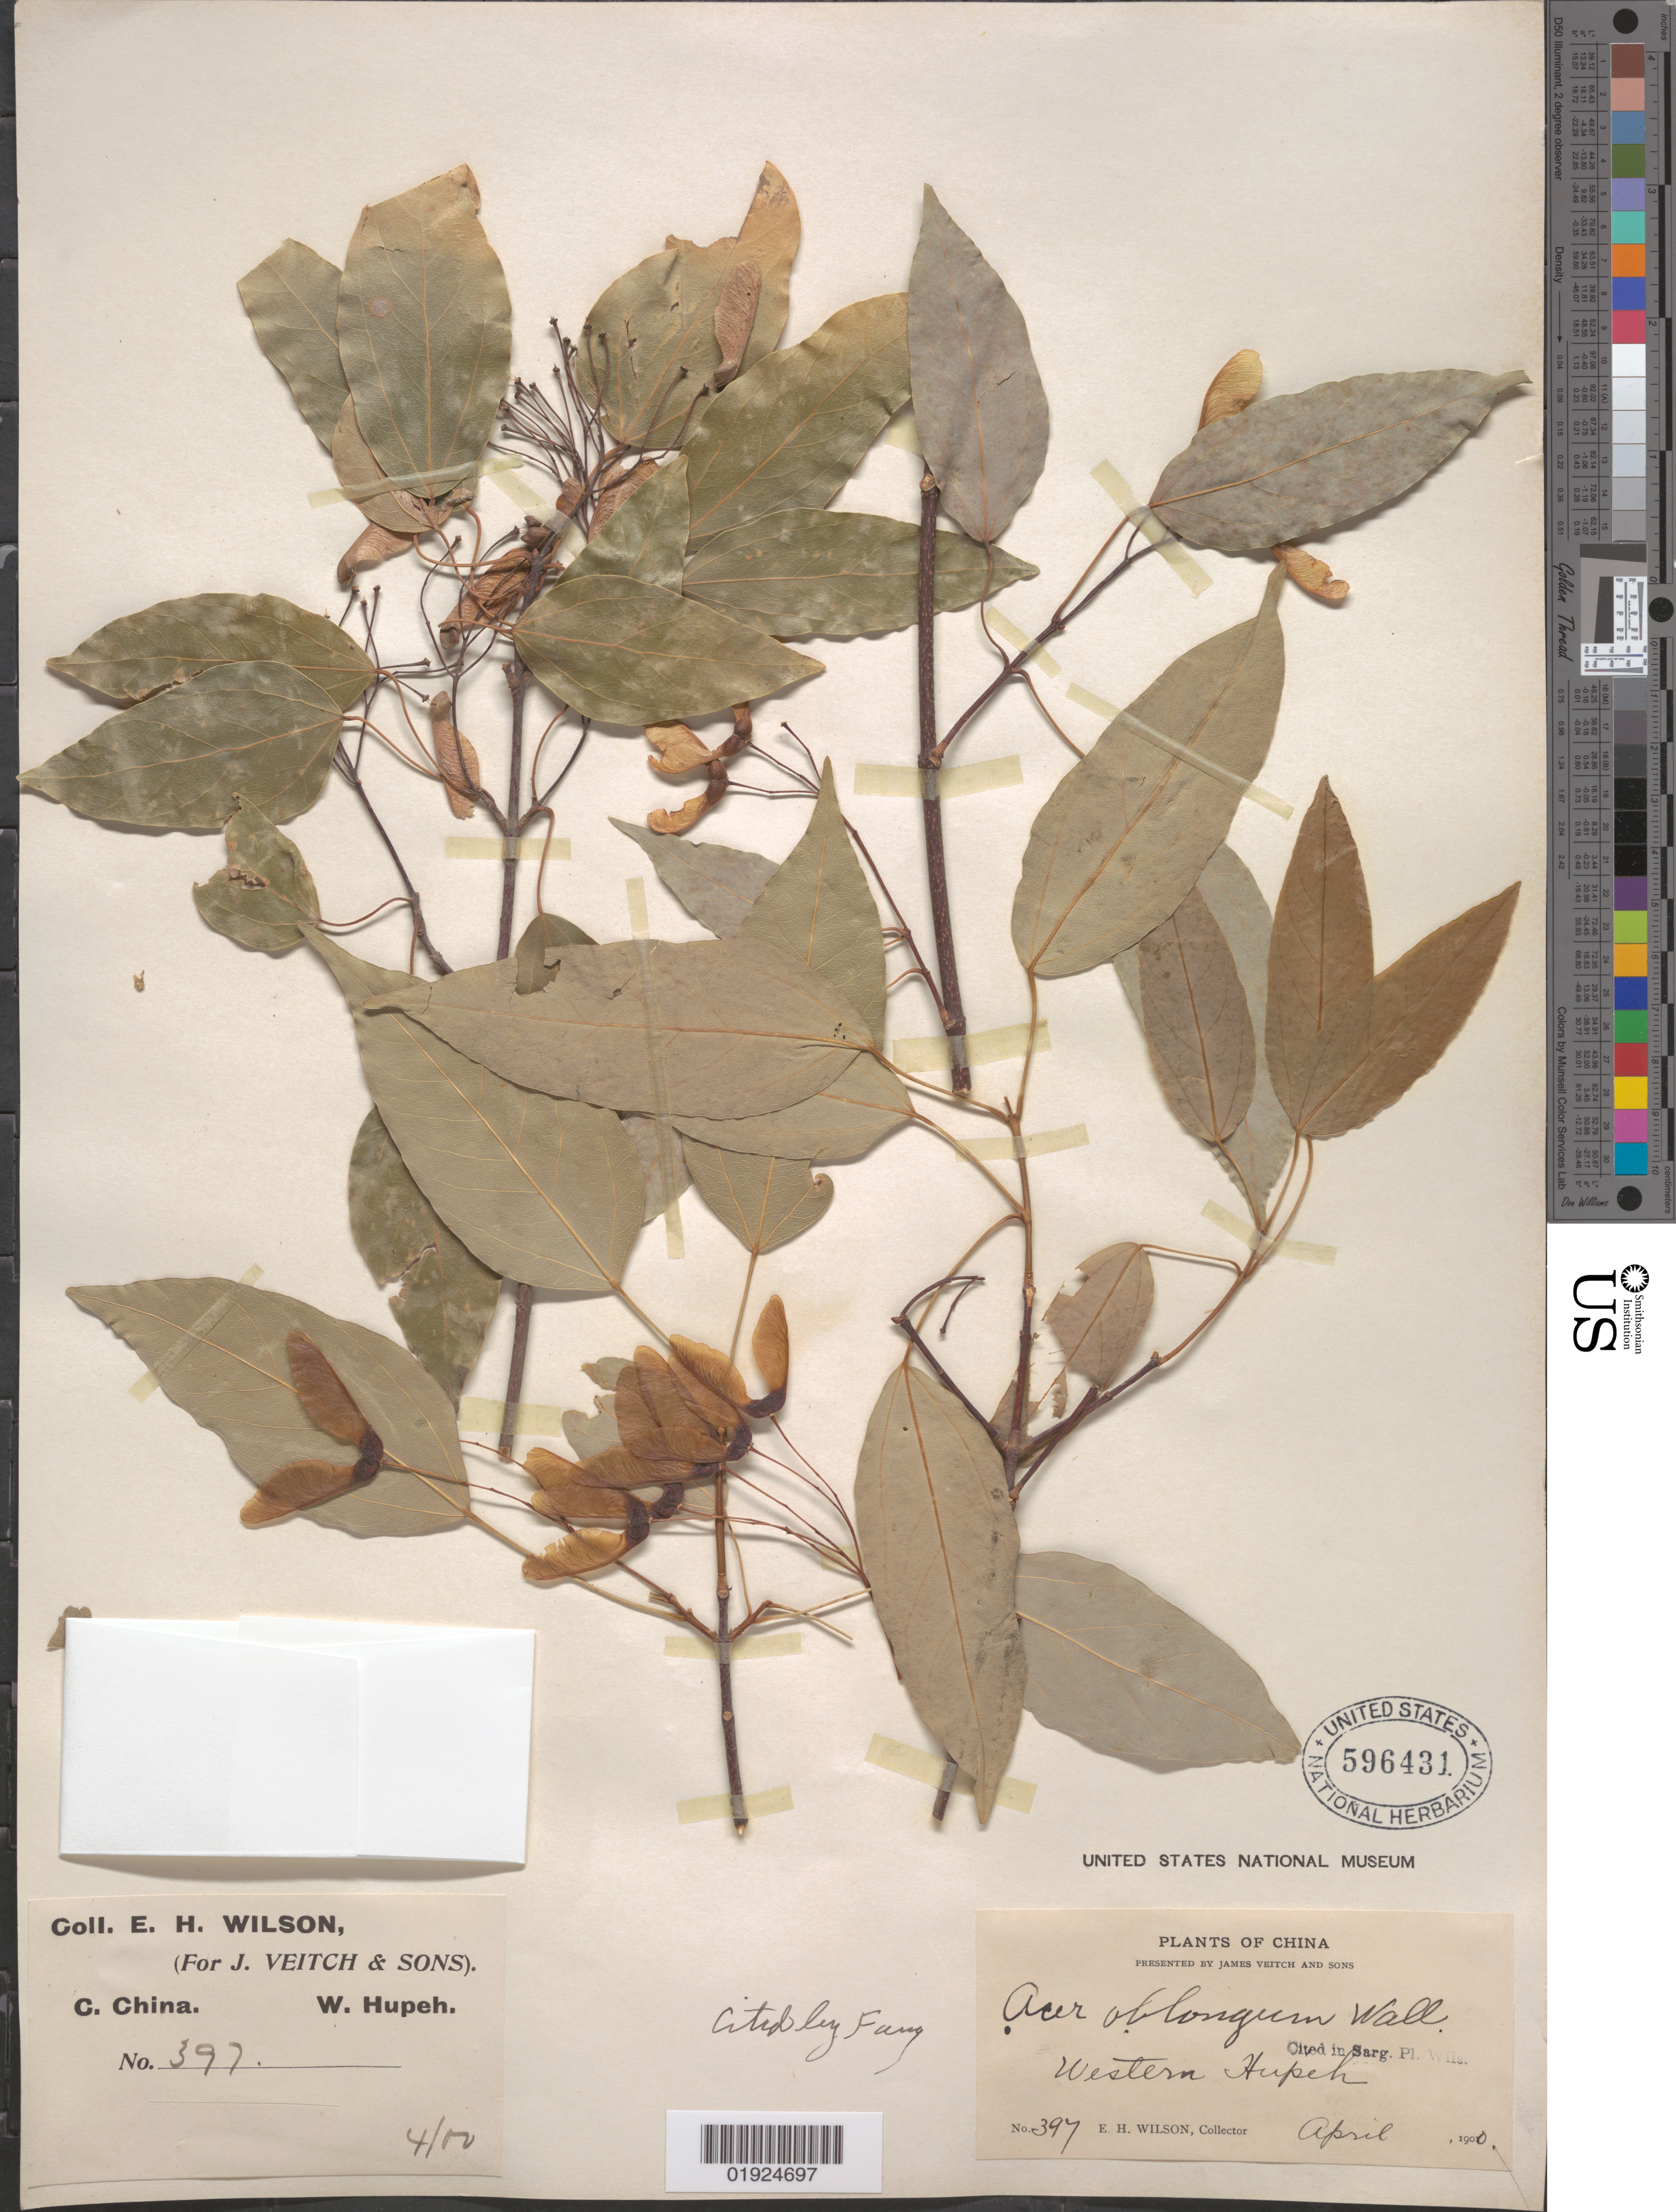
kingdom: Plantae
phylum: Tracheophyta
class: Magnoliopsida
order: Sapindales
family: Sapindaceae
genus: Acer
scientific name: Acer oblongum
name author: Wall. ex DC.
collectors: E. H. Wilson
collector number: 397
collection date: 1900-04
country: China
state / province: Hubei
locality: Western Hupeh [Hubei]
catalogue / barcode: US 596431